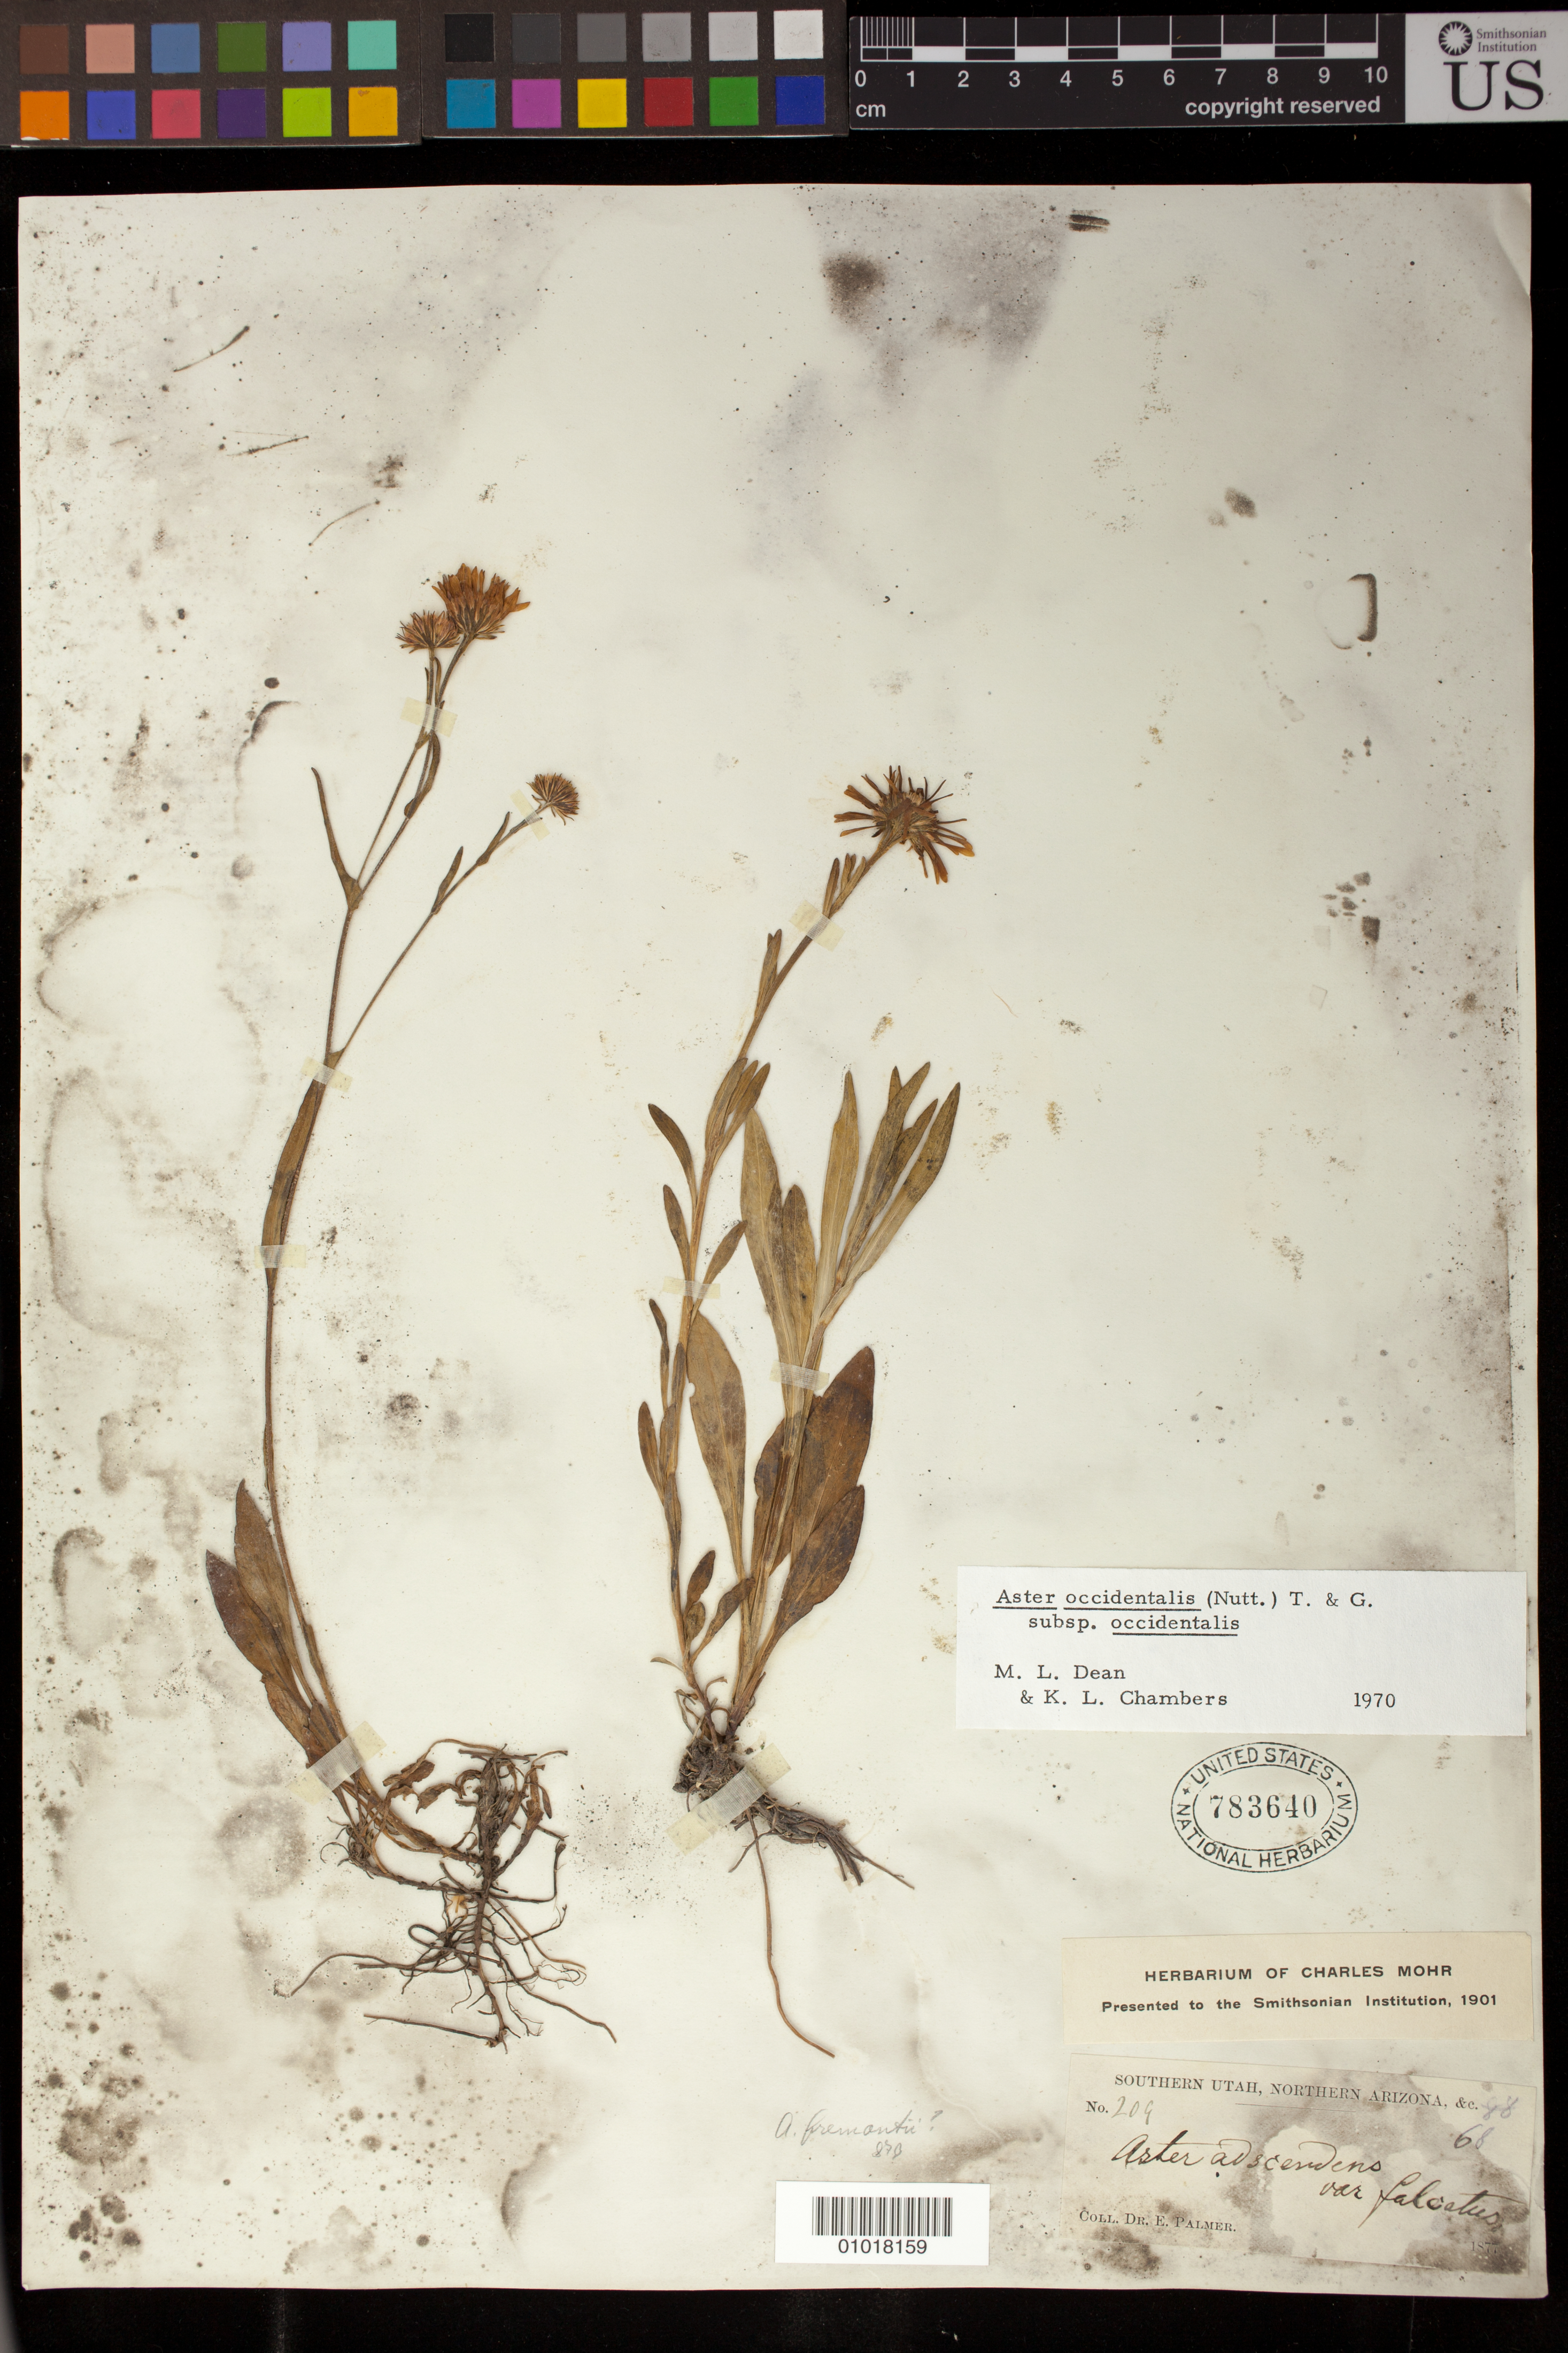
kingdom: Plantae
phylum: Tracheophyta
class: Magnoliopsida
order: Asterales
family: Asteraceae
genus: Symphyotrichum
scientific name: Symphyotrichum spathulatum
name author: (Lindl.) G.L. Nesom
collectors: E. Palmer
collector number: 209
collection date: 1877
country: United States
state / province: Arizona / Utah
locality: S. Utah / N. Arizona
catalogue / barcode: US 783640